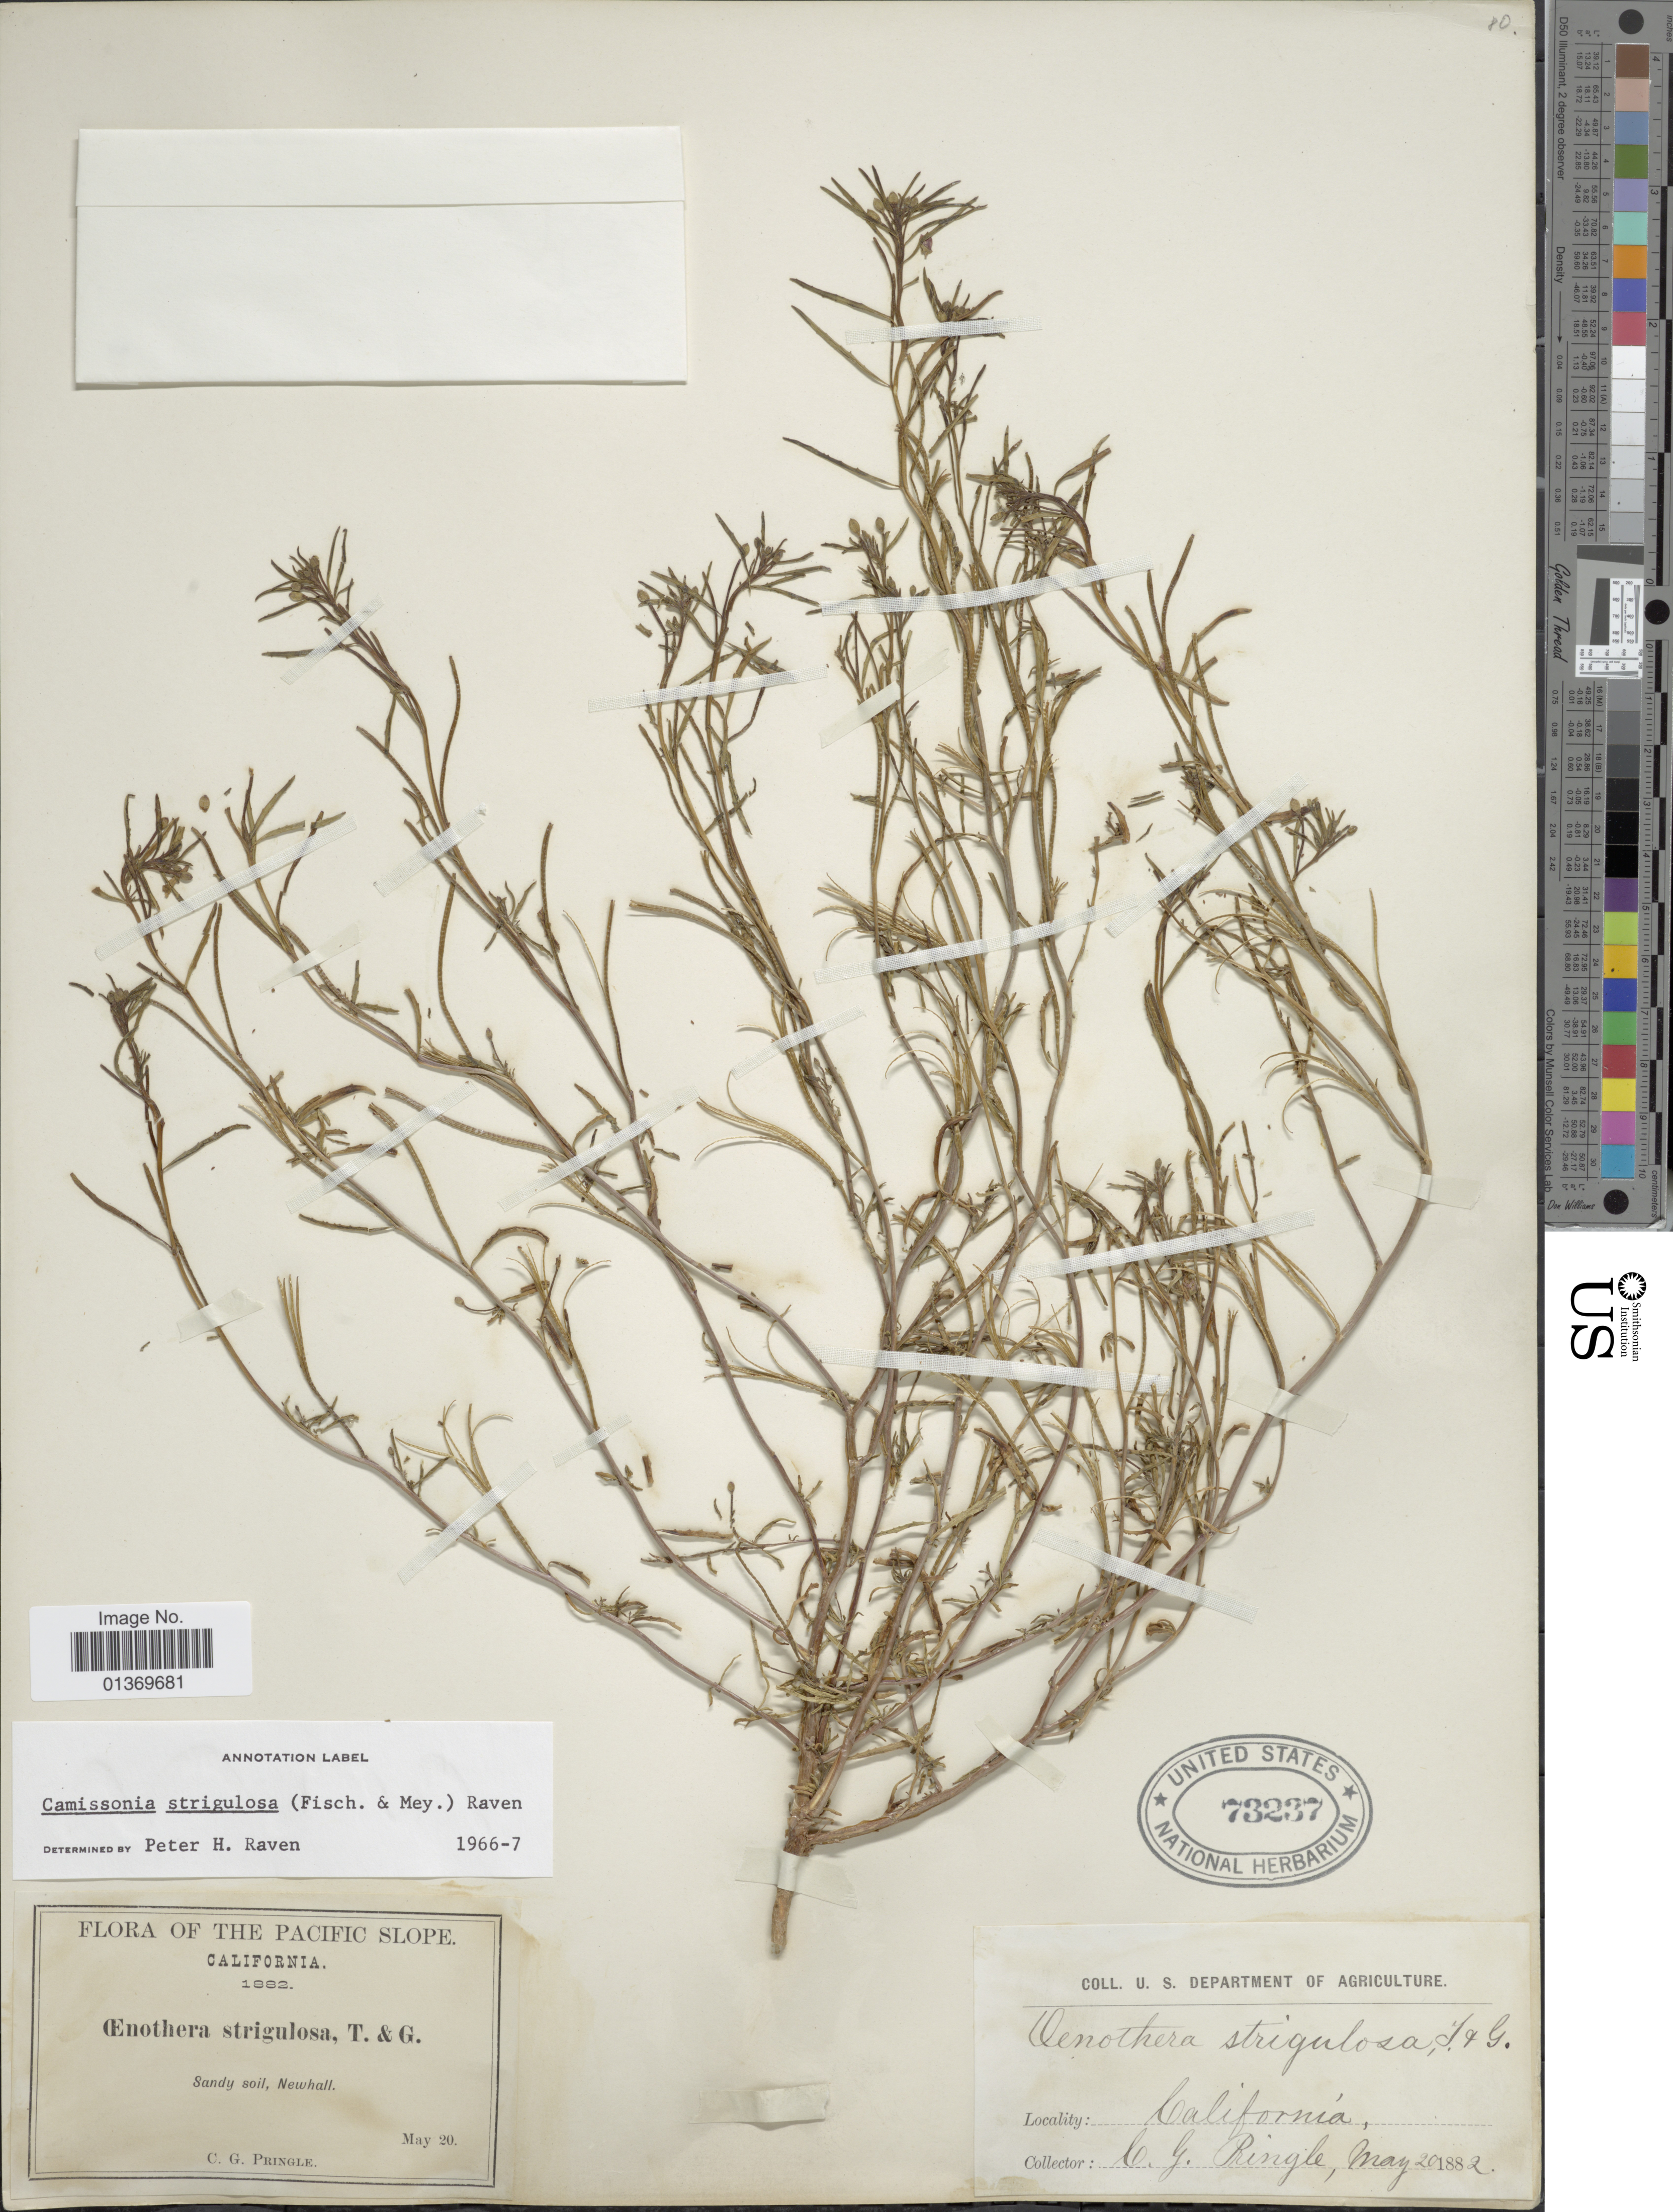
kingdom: Plantae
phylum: Tracheophyta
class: Magnoliopsida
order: Myrtales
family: Onagraceae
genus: Camissonia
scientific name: Camissonia strigulosa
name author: (Fisch. & C.A. Mey.) P.H. Raven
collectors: C. G. Pringle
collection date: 1882-05-20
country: United States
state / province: California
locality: The Pacific Slope, Sandy soil, Newhall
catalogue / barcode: US 73237